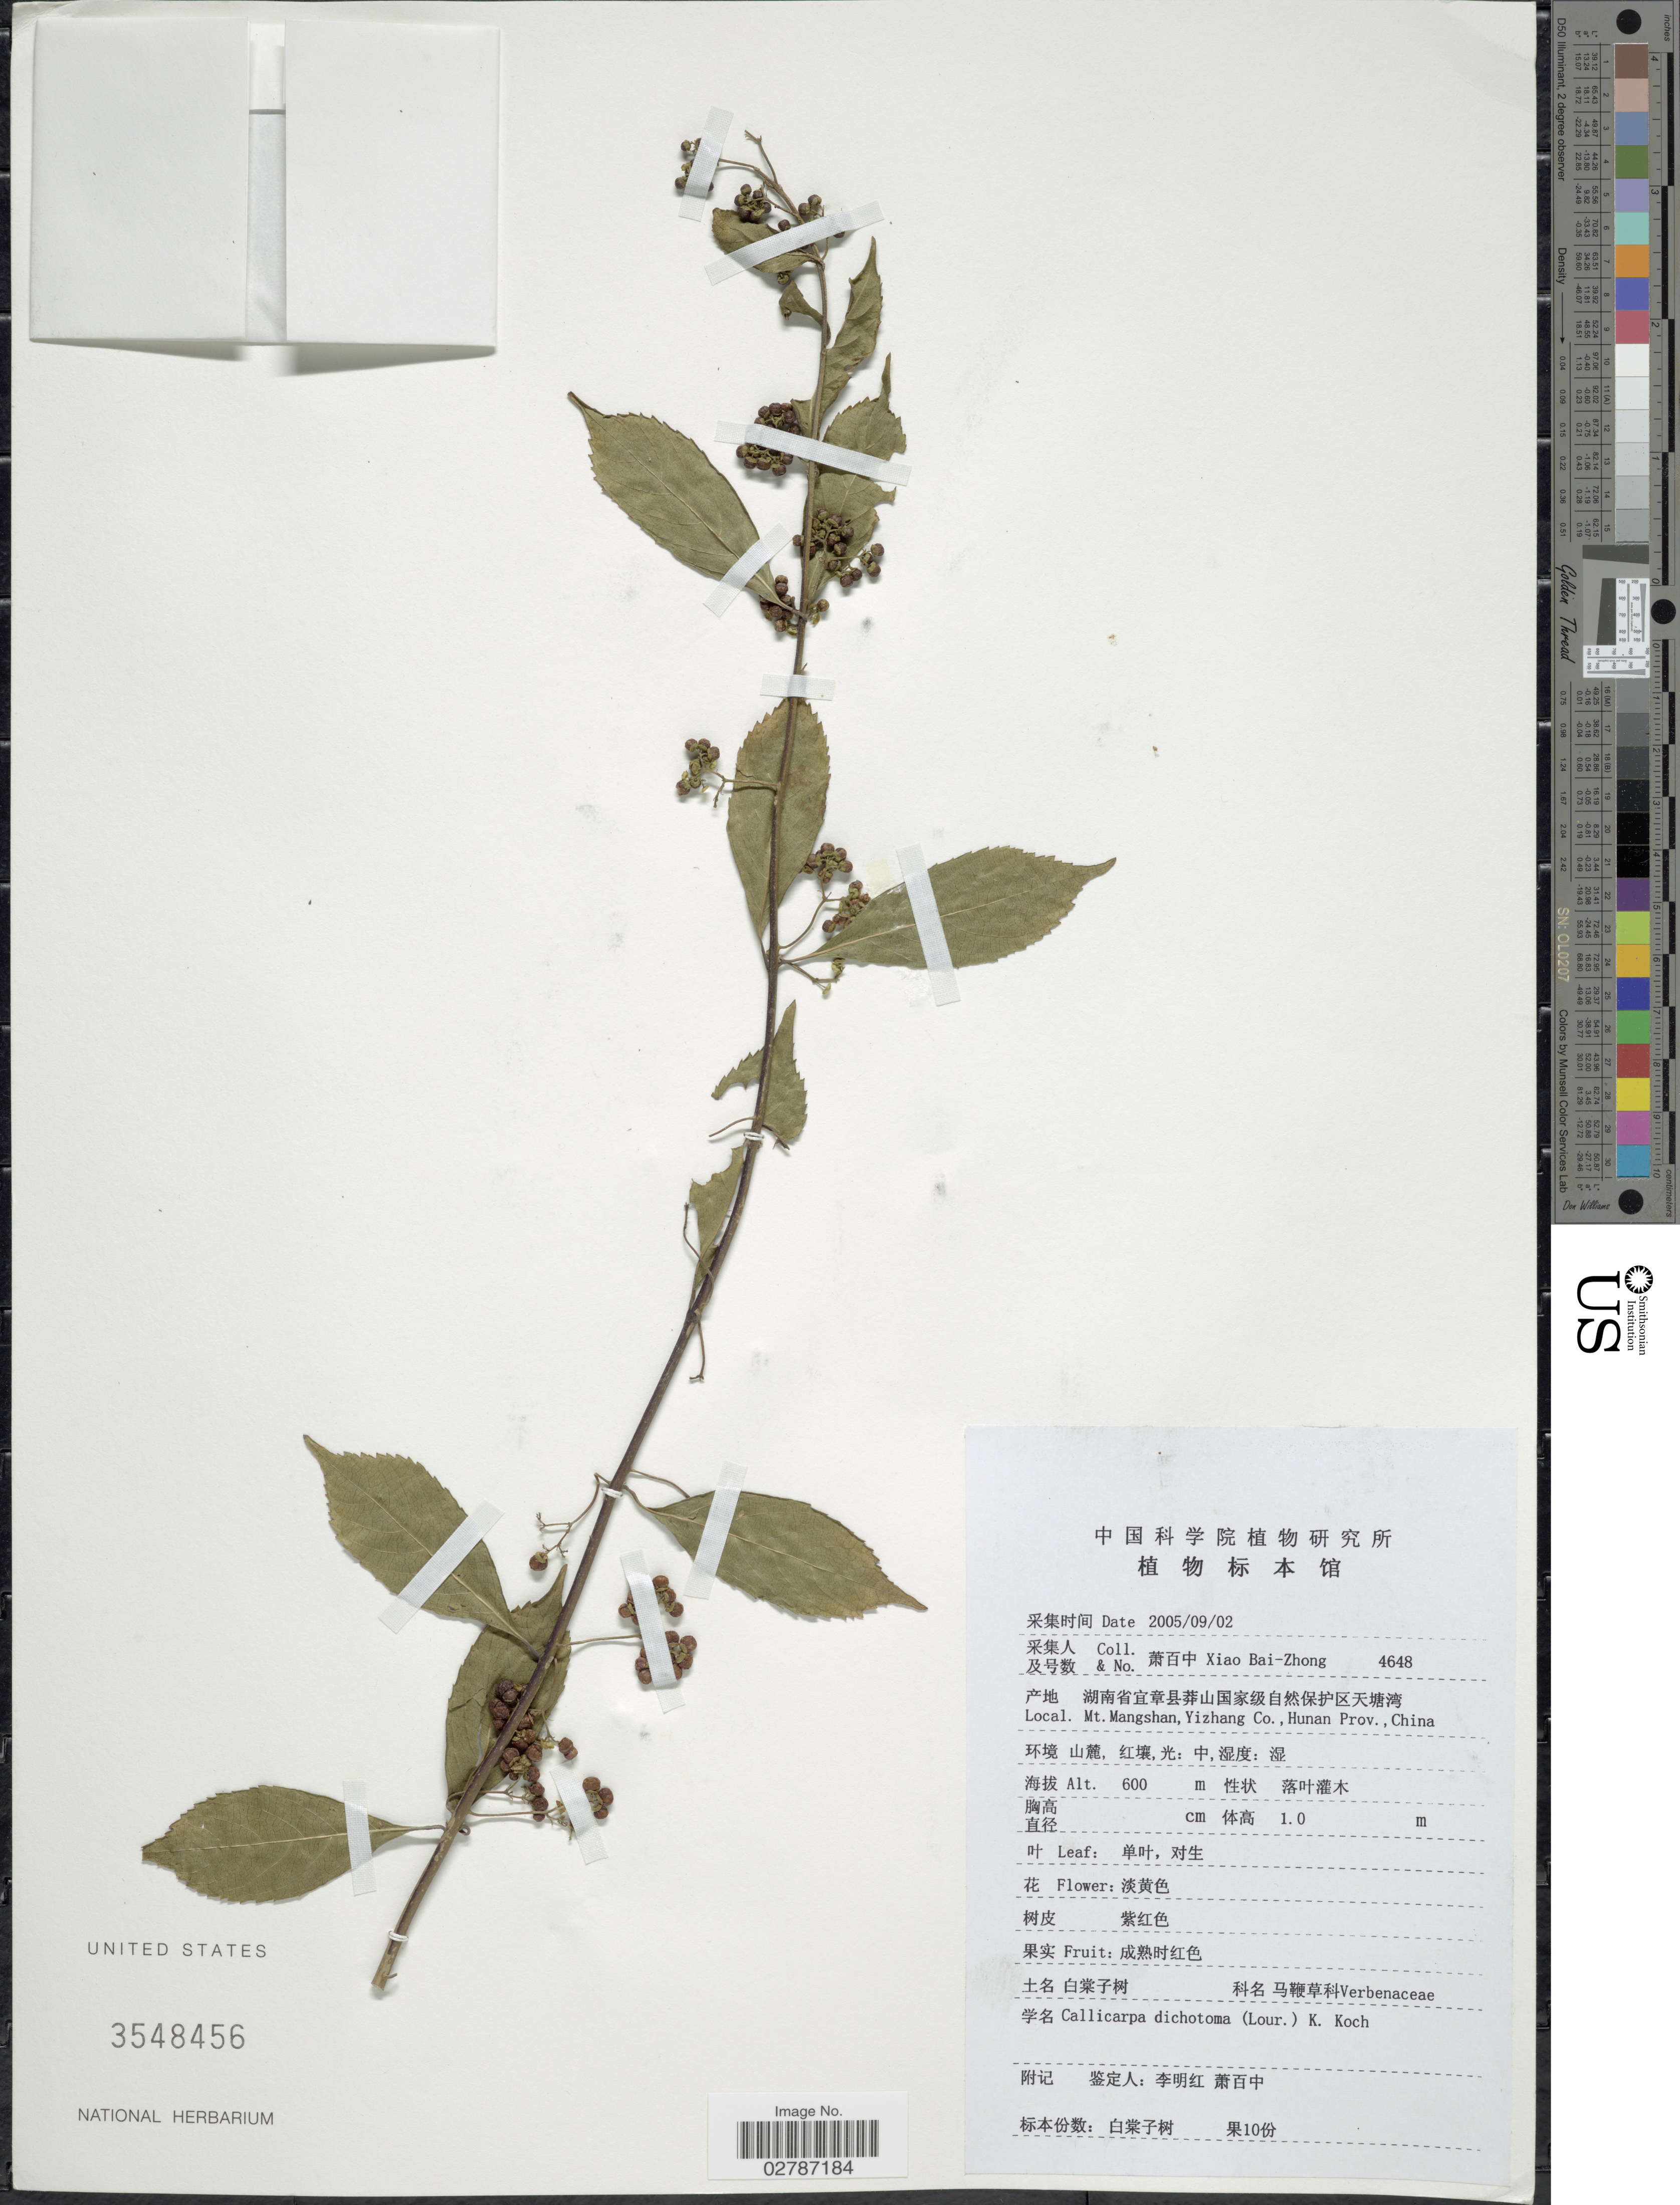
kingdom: Plantae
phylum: Tracheophyta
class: Magnoliopsida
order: Lamiales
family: Lamiaceae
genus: Callicarpa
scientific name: Callicarpa dichotoma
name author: (Lour.) K. Koch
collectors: B. Z. Xiao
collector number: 4648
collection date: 2005-09-02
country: China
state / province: Hunan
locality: Mt. Mangshan, Yizhang Co.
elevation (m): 600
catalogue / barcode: US 3548456